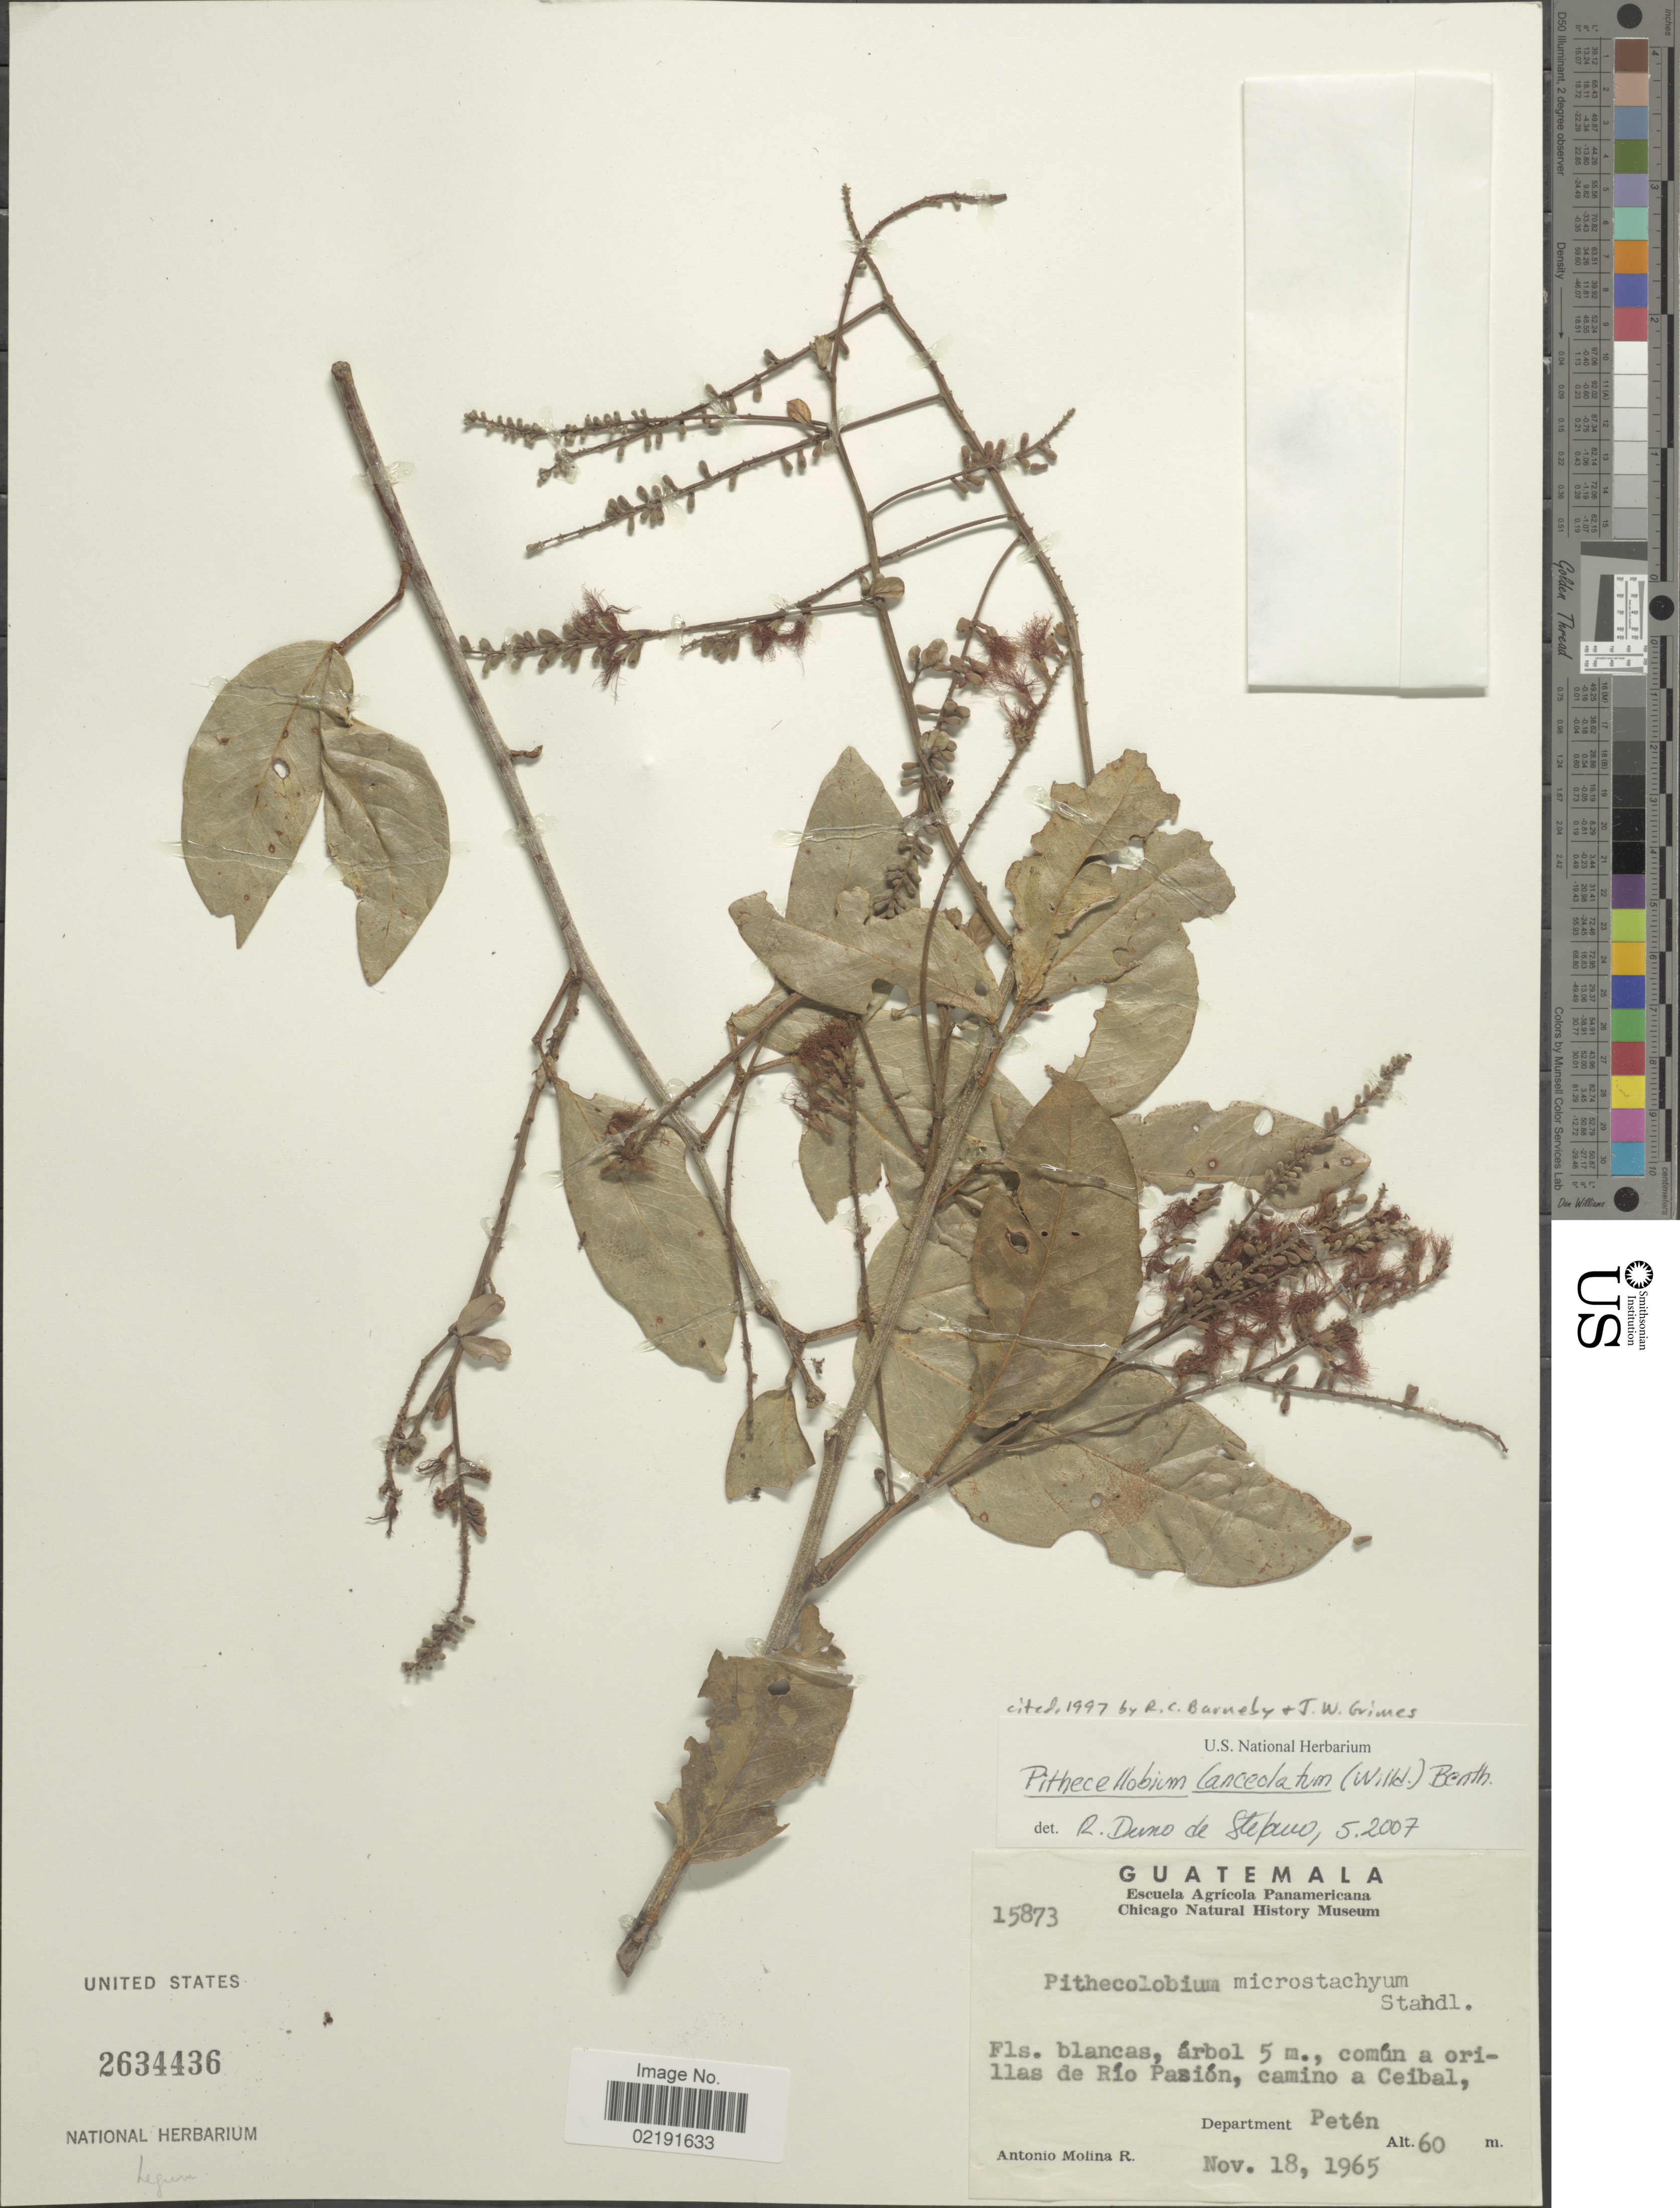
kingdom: Plantae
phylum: Tracheophyta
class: Magnoliopsida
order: Fabales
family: Fabaceae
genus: Pithecellobium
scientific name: Pithecellobium lanceolatum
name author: (Humb. & Bonpl. ex Willd.) Benth.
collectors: A. Molina R.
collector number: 15873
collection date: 1965-11-18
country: Guatemala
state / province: El Petén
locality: Común a orillas de Río Pasión, camino a Ceibal, Department Petén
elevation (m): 60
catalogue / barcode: US 2634436